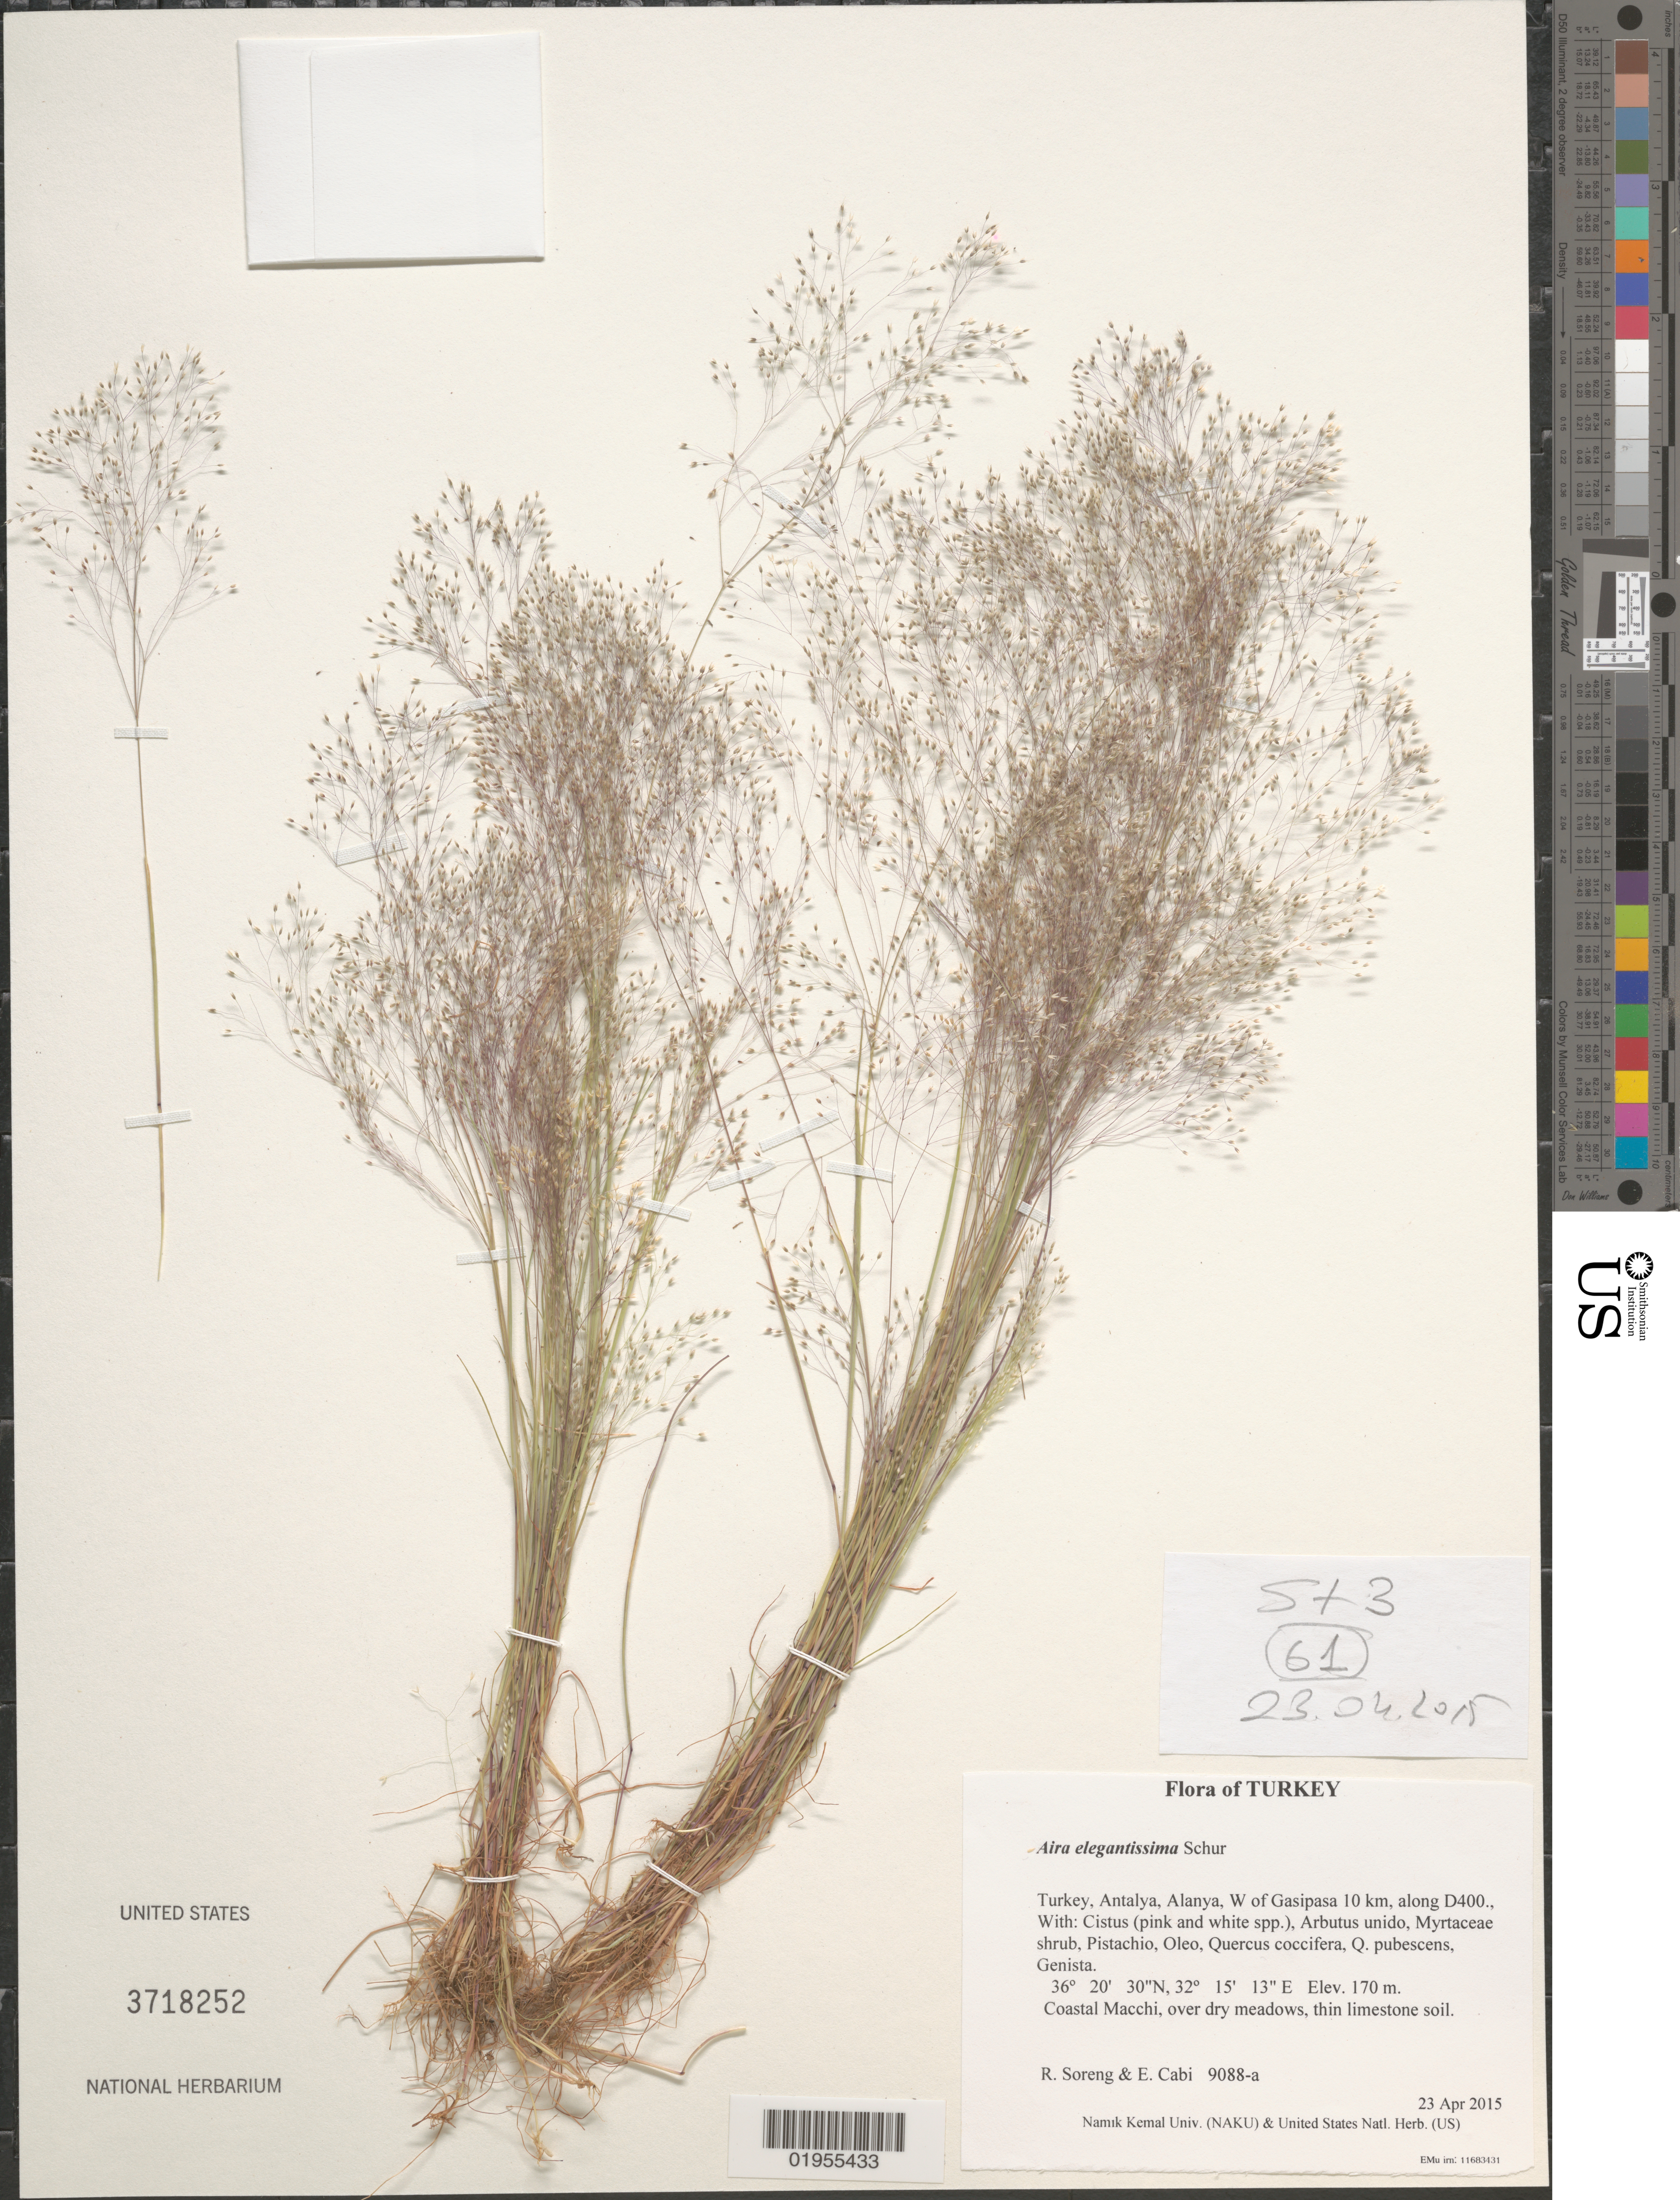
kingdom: Plantae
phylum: Tracheophyta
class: Liliopsida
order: Poales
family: Poaceae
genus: Aira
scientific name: Aira elegantissima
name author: Schur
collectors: R. J. Soreng & E. Cabi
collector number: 9088-a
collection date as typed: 2015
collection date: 2015-04-23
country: Turkey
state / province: Antalya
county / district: Alanya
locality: W of Gasipasa 10 km, along D400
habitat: Coastal Macchi, over dry meadows, thin limestone soils.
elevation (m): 170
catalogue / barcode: US 3718252